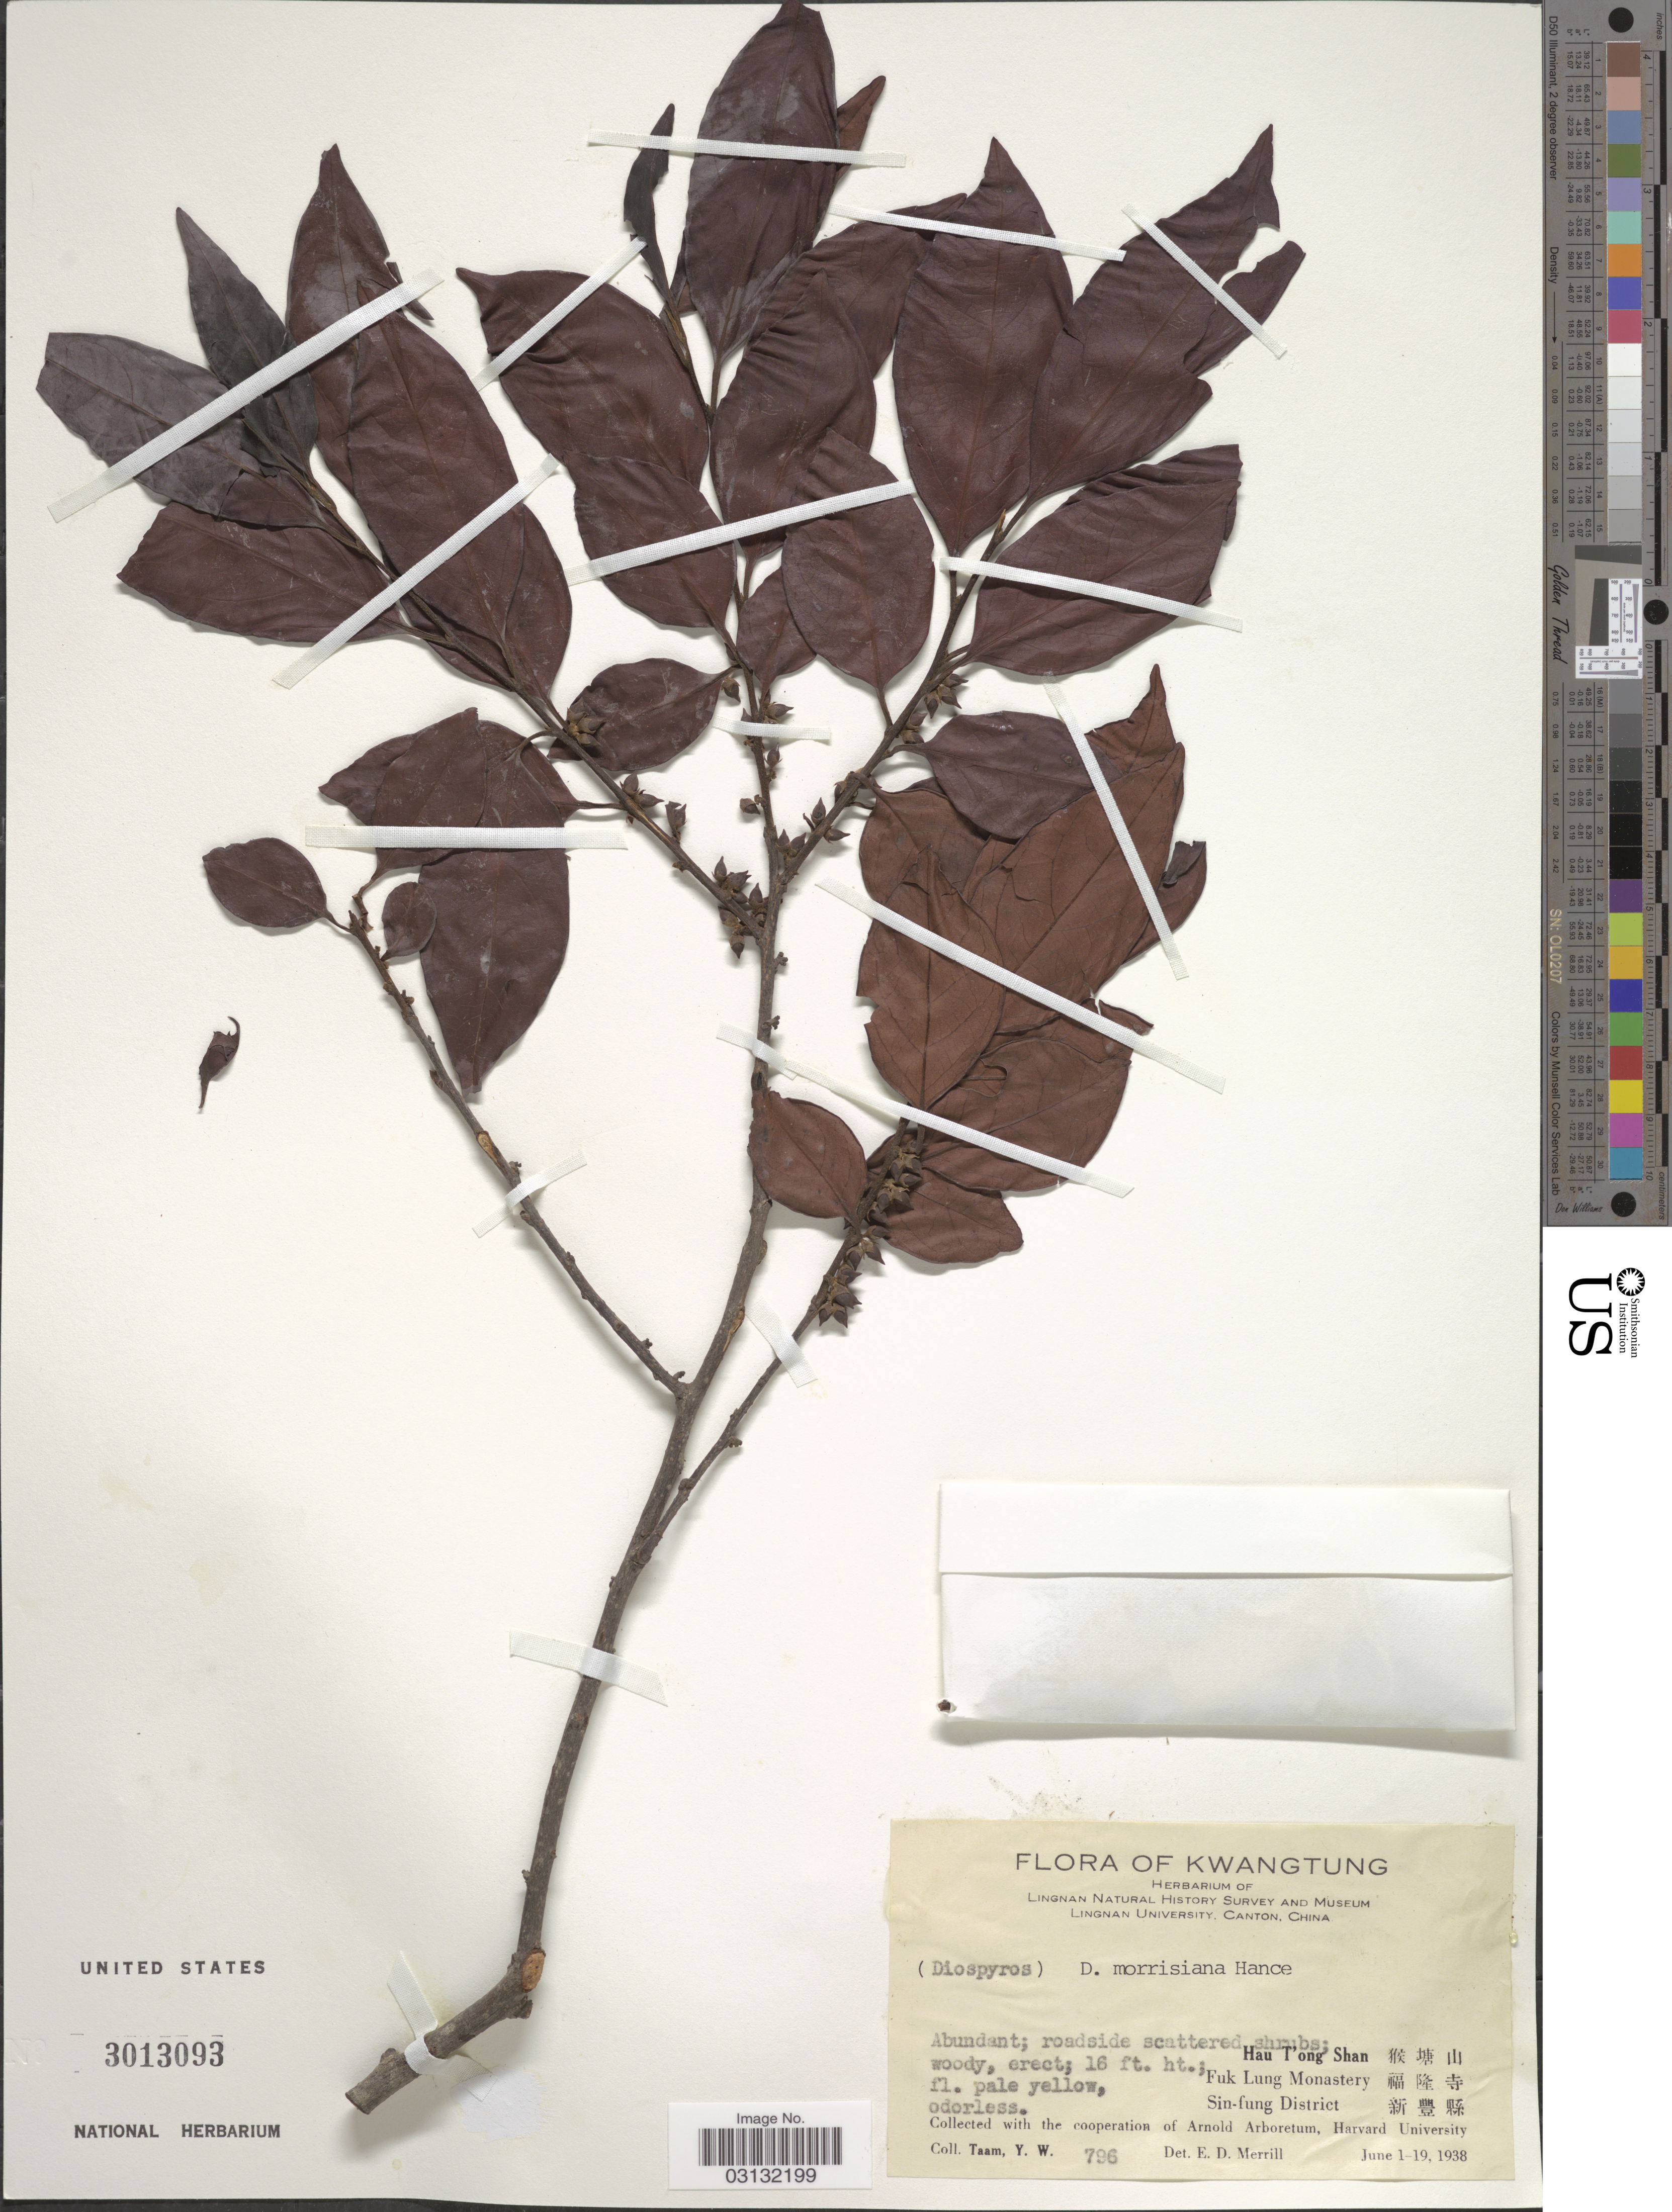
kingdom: Plantae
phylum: Tracheophyta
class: Magnoliopsida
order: Ericales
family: Ebenaceae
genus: Diospyros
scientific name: Diospyros morrisiana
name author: Hance in Walp.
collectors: Y. W. Taam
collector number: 796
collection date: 1938-06-01/1938-06-19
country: China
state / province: Guangdong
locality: Kwangtung, Hau T'ong Shan X, Fuk Lung Monastery X, Sin-fung District X.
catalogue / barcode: US 3013093